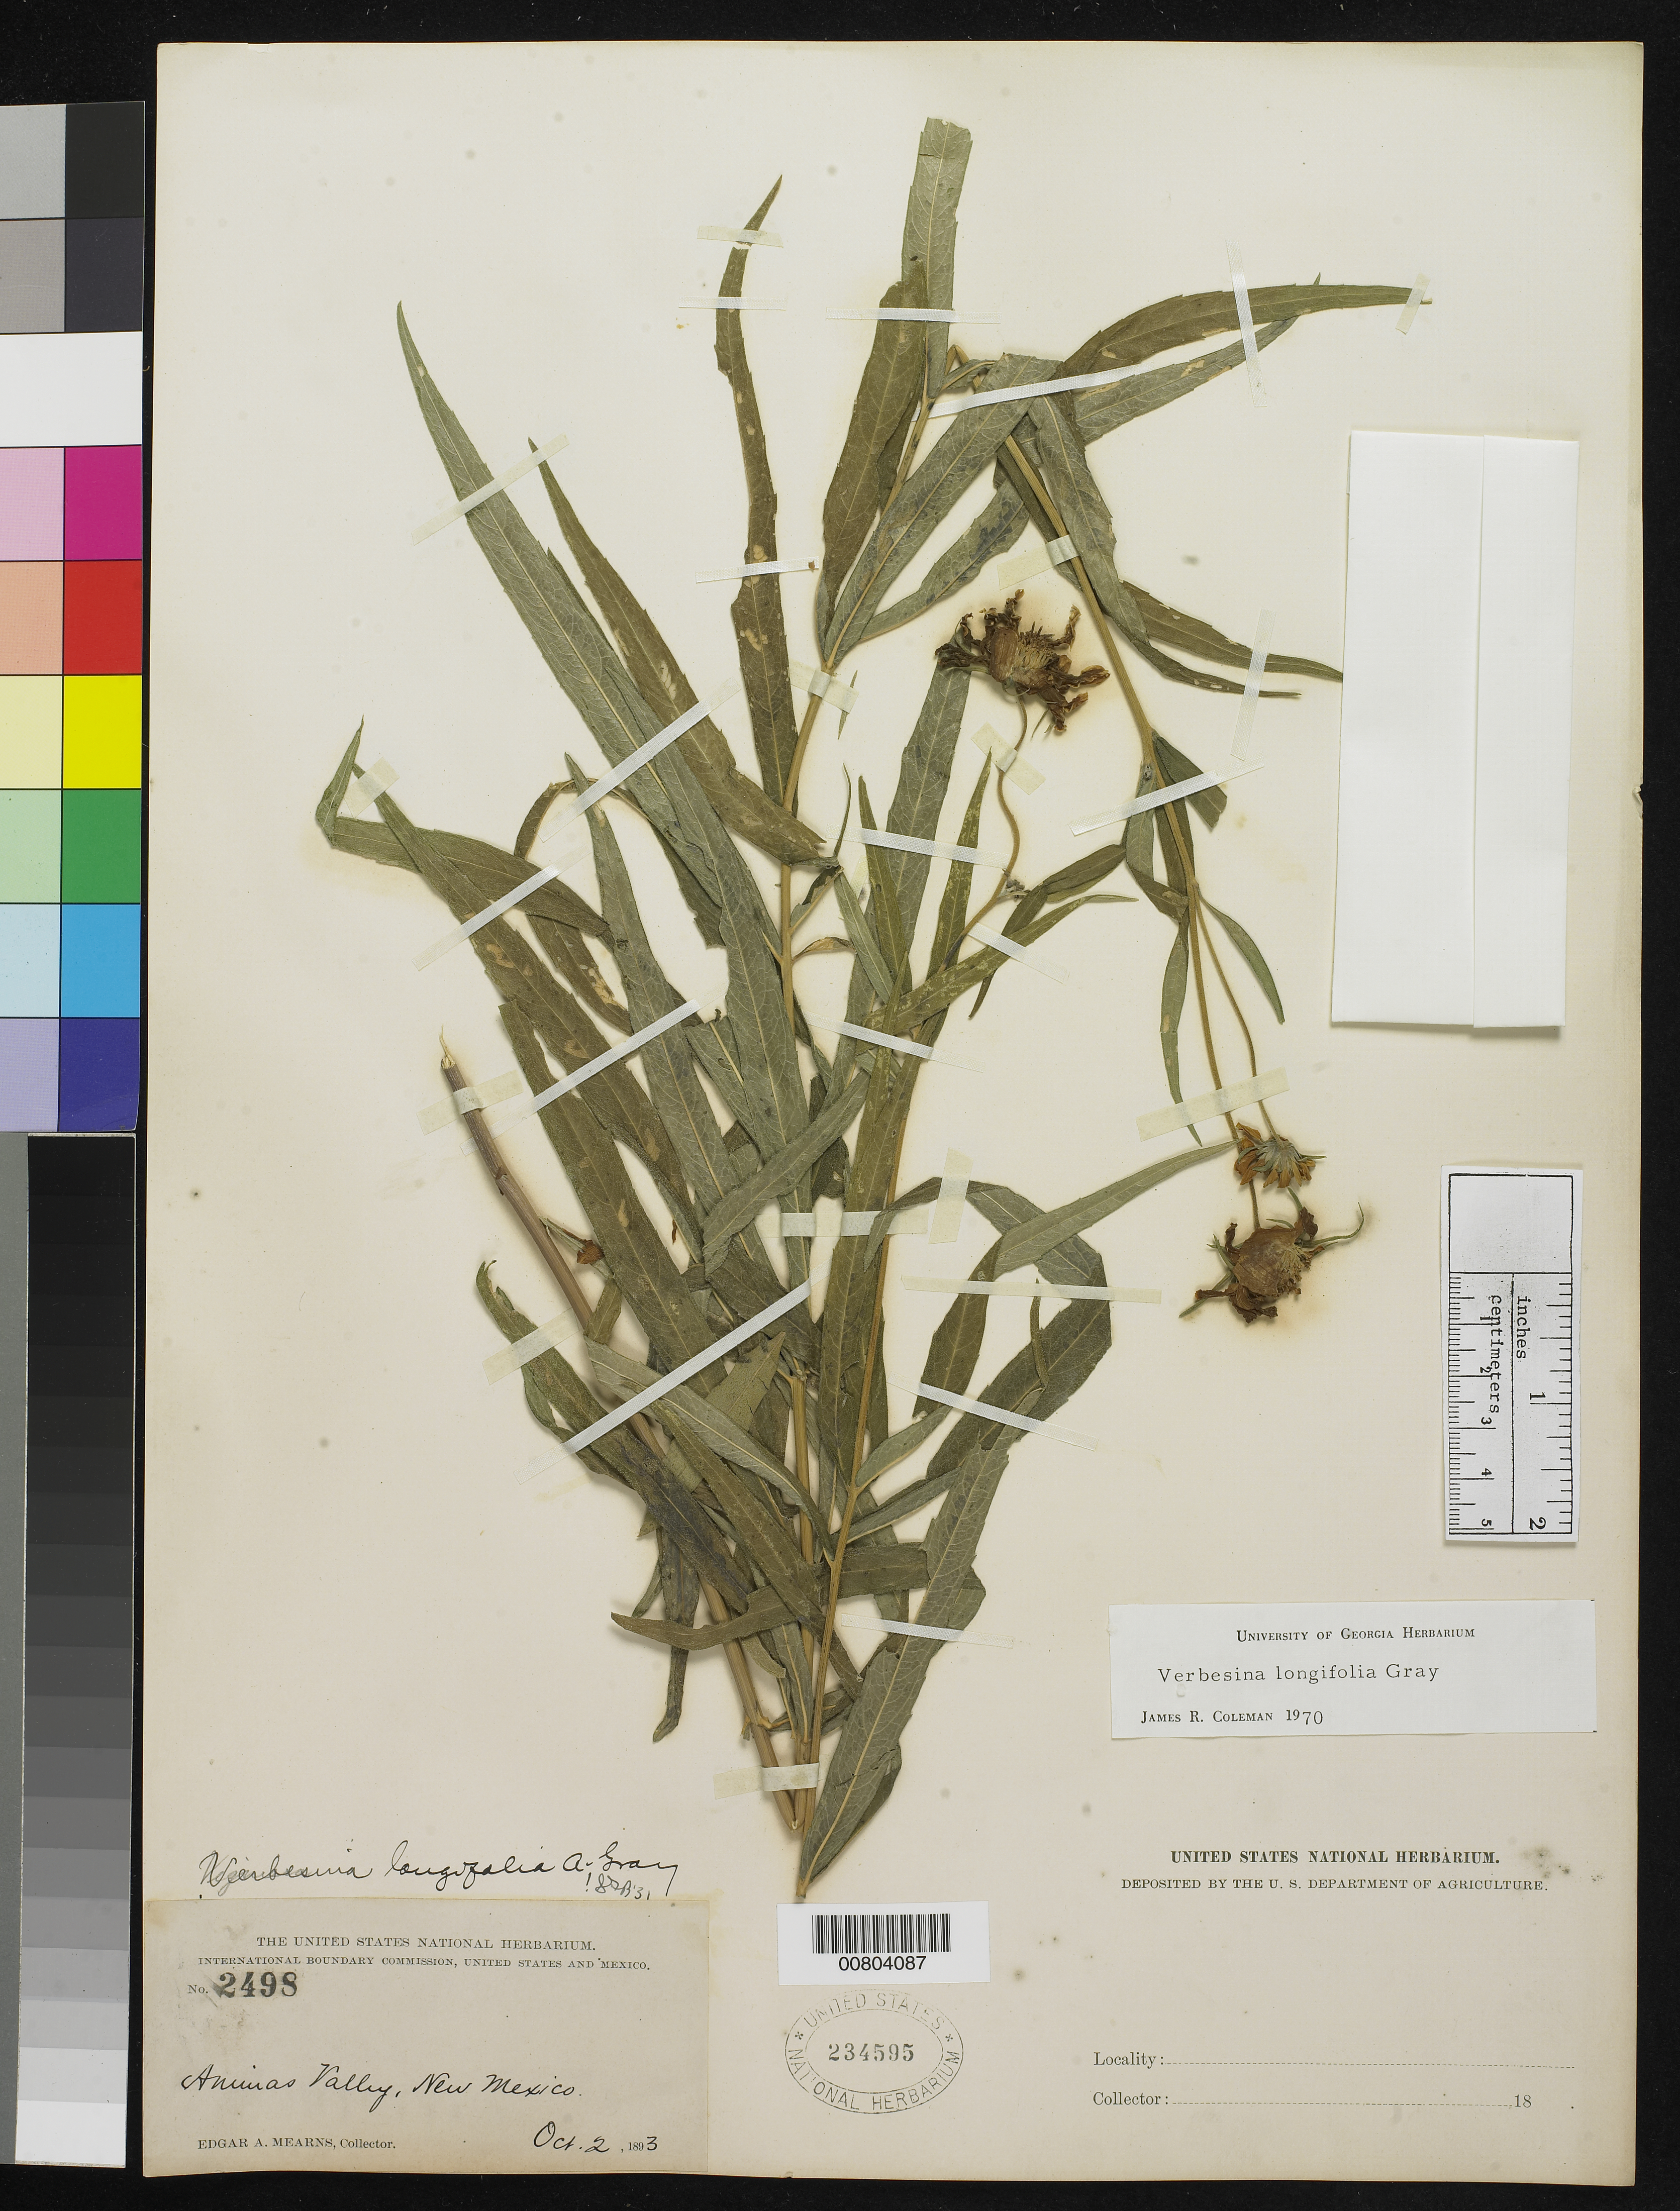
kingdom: Plantae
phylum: Tracheophyta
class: Magnoliopsida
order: Asterales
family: Asteraceae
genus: Verbesina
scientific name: Verbesina longifolia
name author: A. Gray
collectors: E. A. Mearns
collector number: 2498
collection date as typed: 02 Oct 1893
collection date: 1893-10-02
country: United States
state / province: New Mexico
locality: Animas Valley, New Mexico.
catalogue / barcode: US 234595